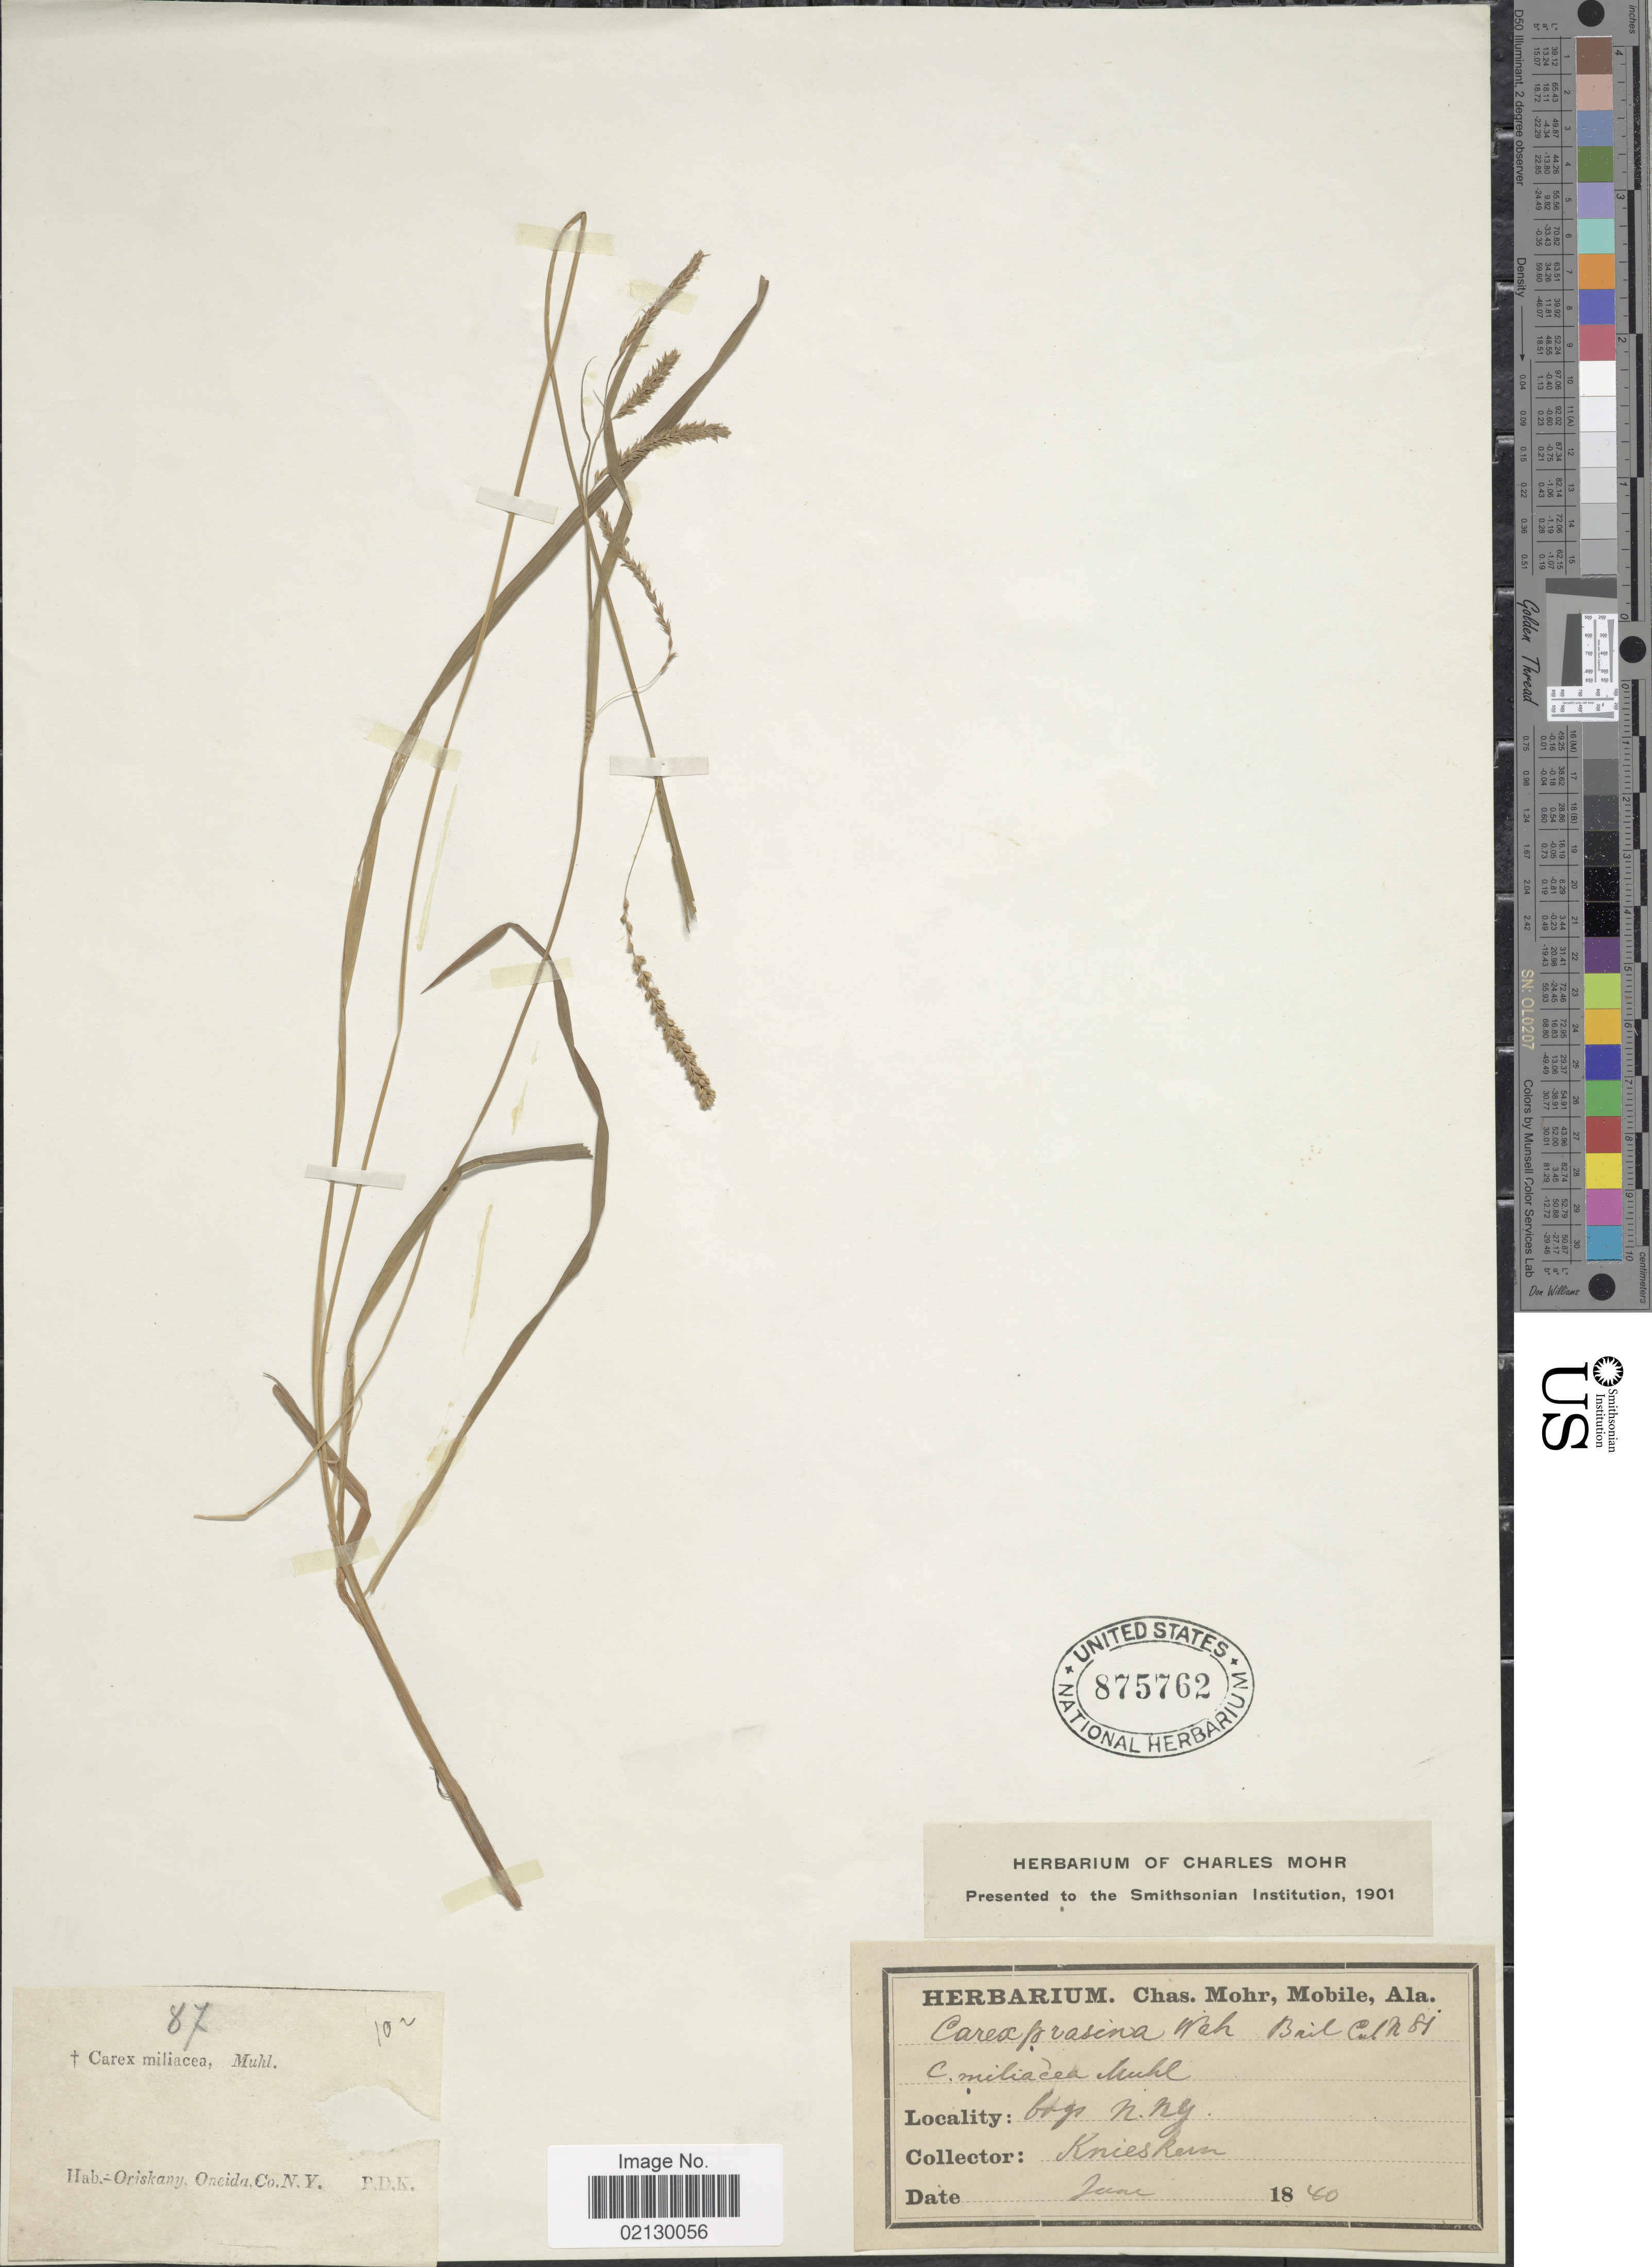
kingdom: Plantae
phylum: Tracheophyta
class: Liliopsida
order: Poales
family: Cyperaceae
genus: Carex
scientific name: Carex prasina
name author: Wahlenb.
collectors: P. D. Knieskern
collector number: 87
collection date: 1840-06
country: United States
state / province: New York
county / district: Oneida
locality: Oriskany, Oneida Co. N. NY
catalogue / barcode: US 875762